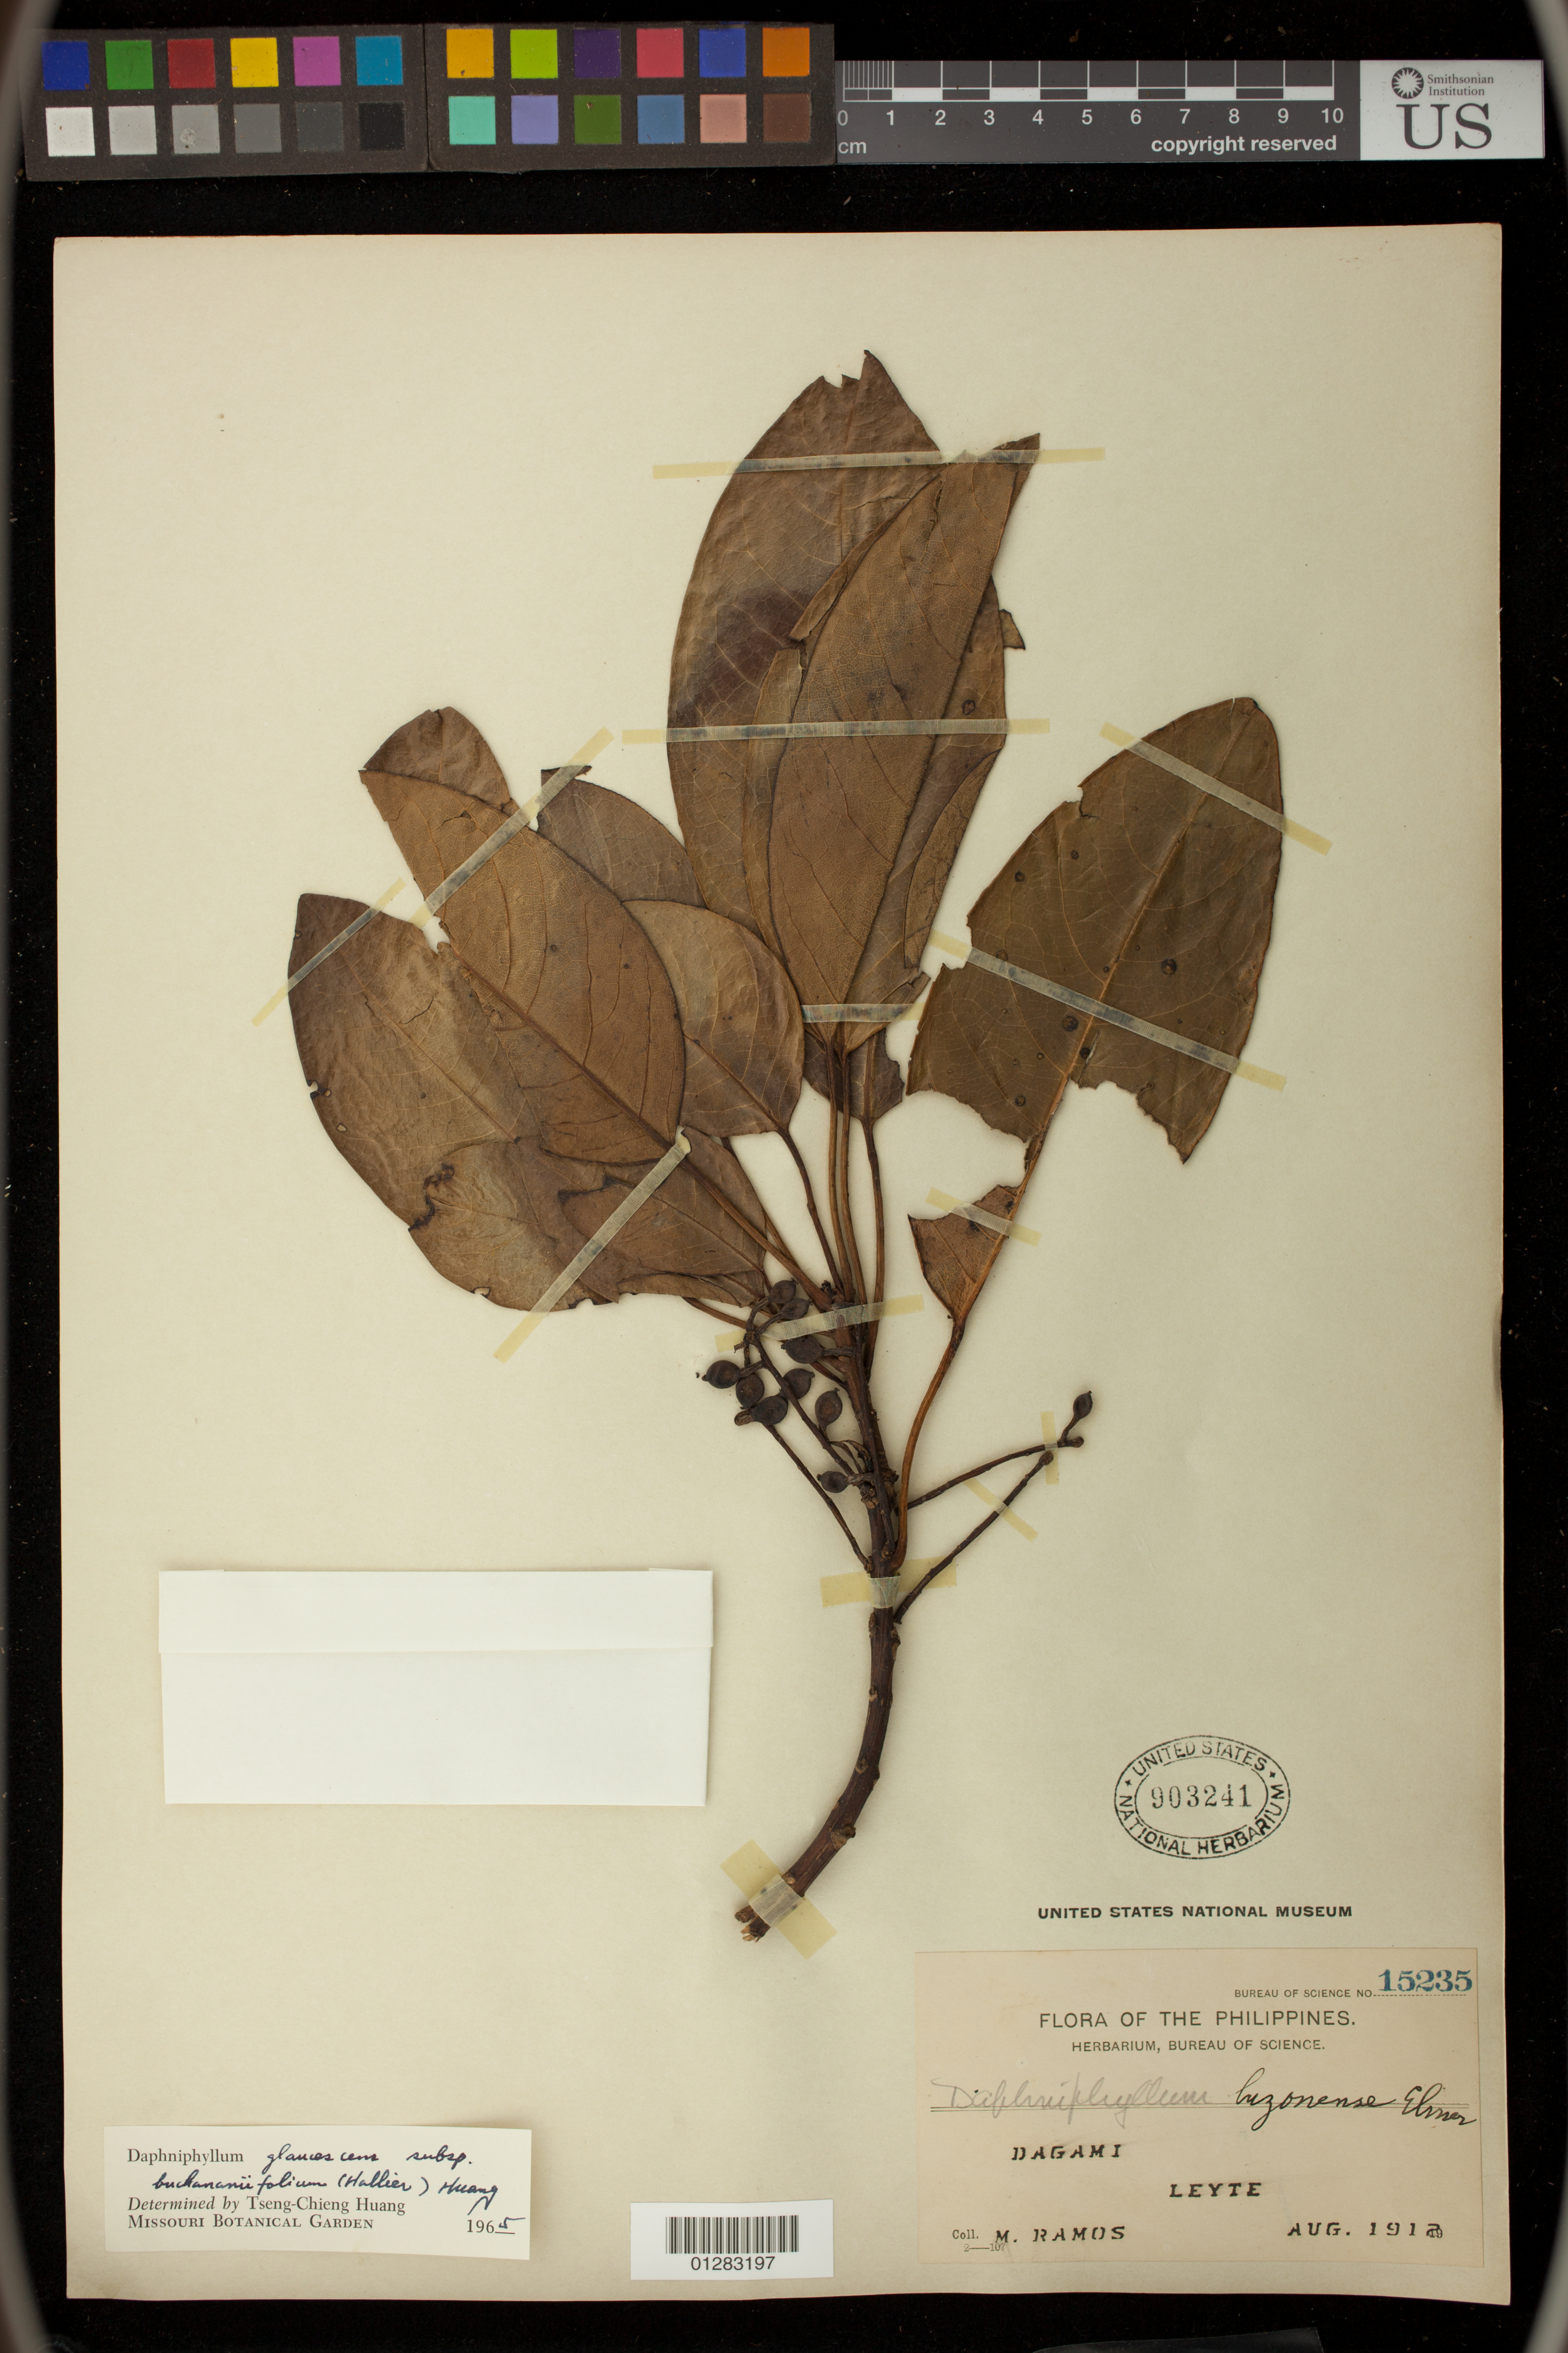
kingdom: Plantae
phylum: Tracheophyta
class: Magnoliopsida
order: Saxifragales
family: Daphniphyllaceae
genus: Daphniphyllum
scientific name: Daphniphyllum glaucescens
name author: Blume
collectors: M. Ramos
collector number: bur. Sci. 15235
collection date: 1912-08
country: Philippines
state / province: Eastern Visayas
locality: Dagami, Leyte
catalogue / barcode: US 903241